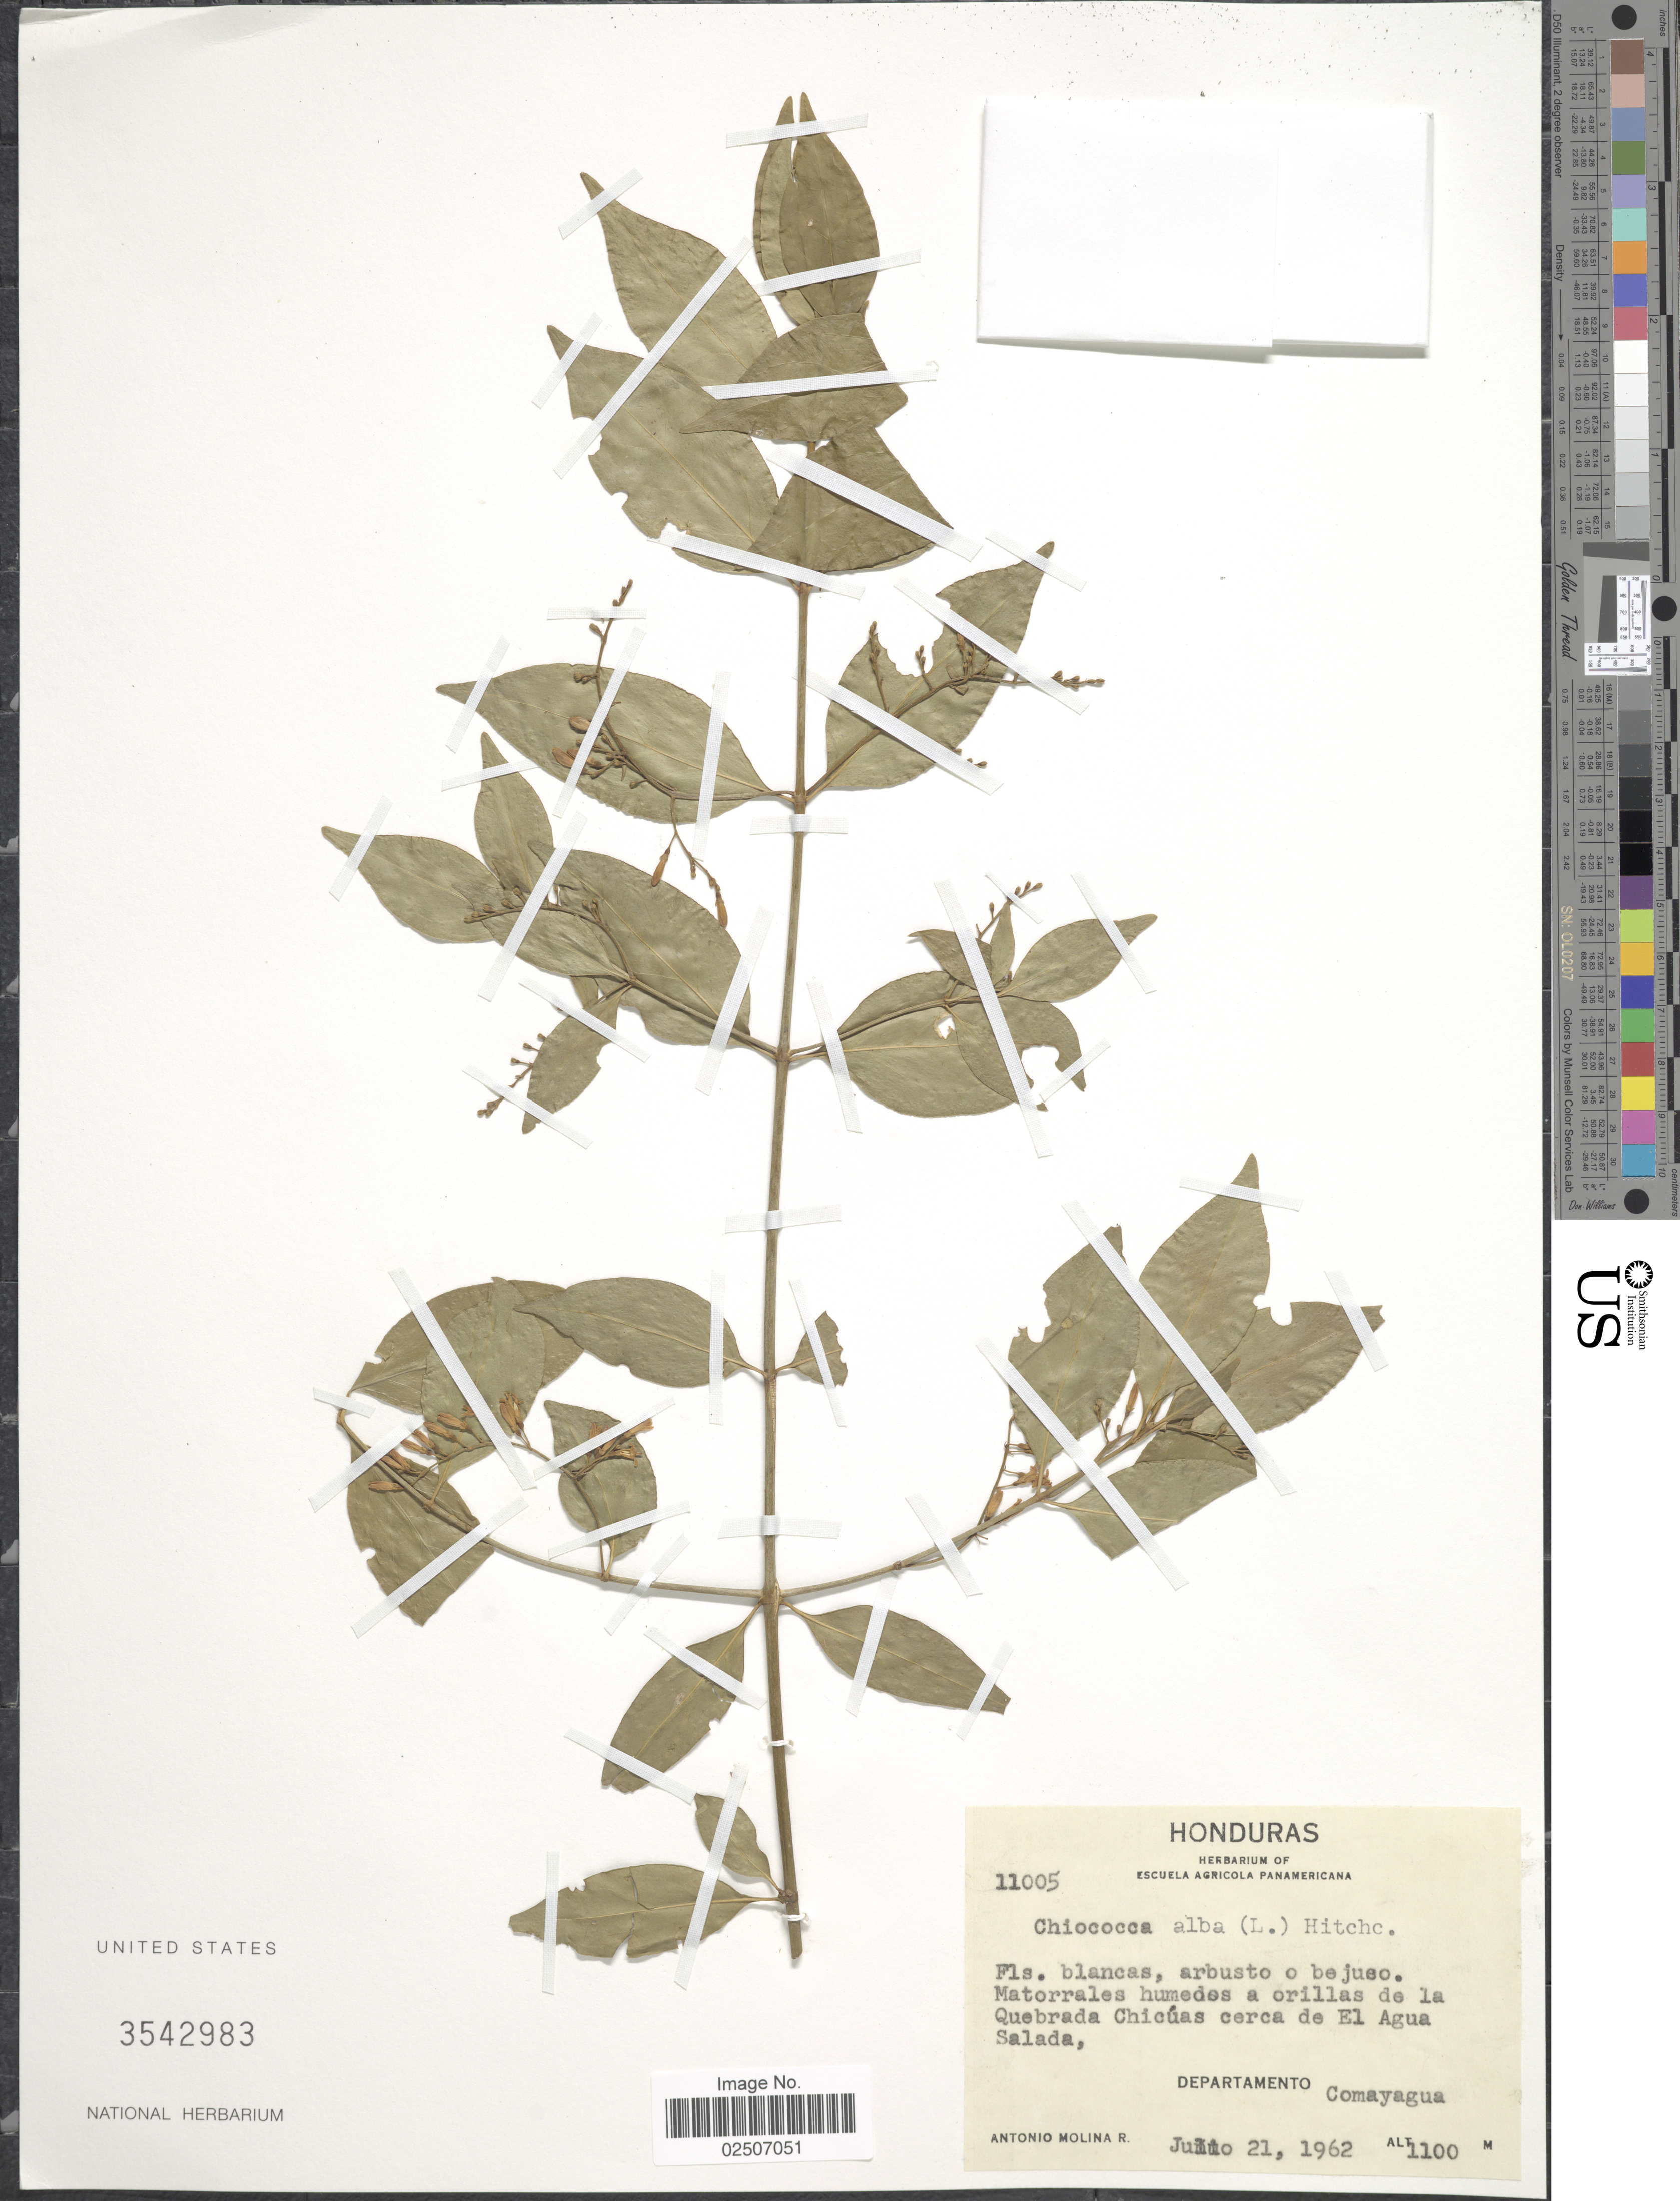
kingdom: Plantae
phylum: Tracheophyta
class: Magnoliopsida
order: Gentianales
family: Rubiaceae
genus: Chiococca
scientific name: Chiococca alba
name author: (L.) Hitchc.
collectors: A. Molina R.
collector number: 11005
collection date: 1962-07-21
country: Honduras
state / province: Comayagua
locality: Matorrales humedos a orillas de la Quebrada Chicuas cerca de El Agua Salada, Departamento Comayagua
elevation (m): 1100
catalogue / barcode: US 3542983